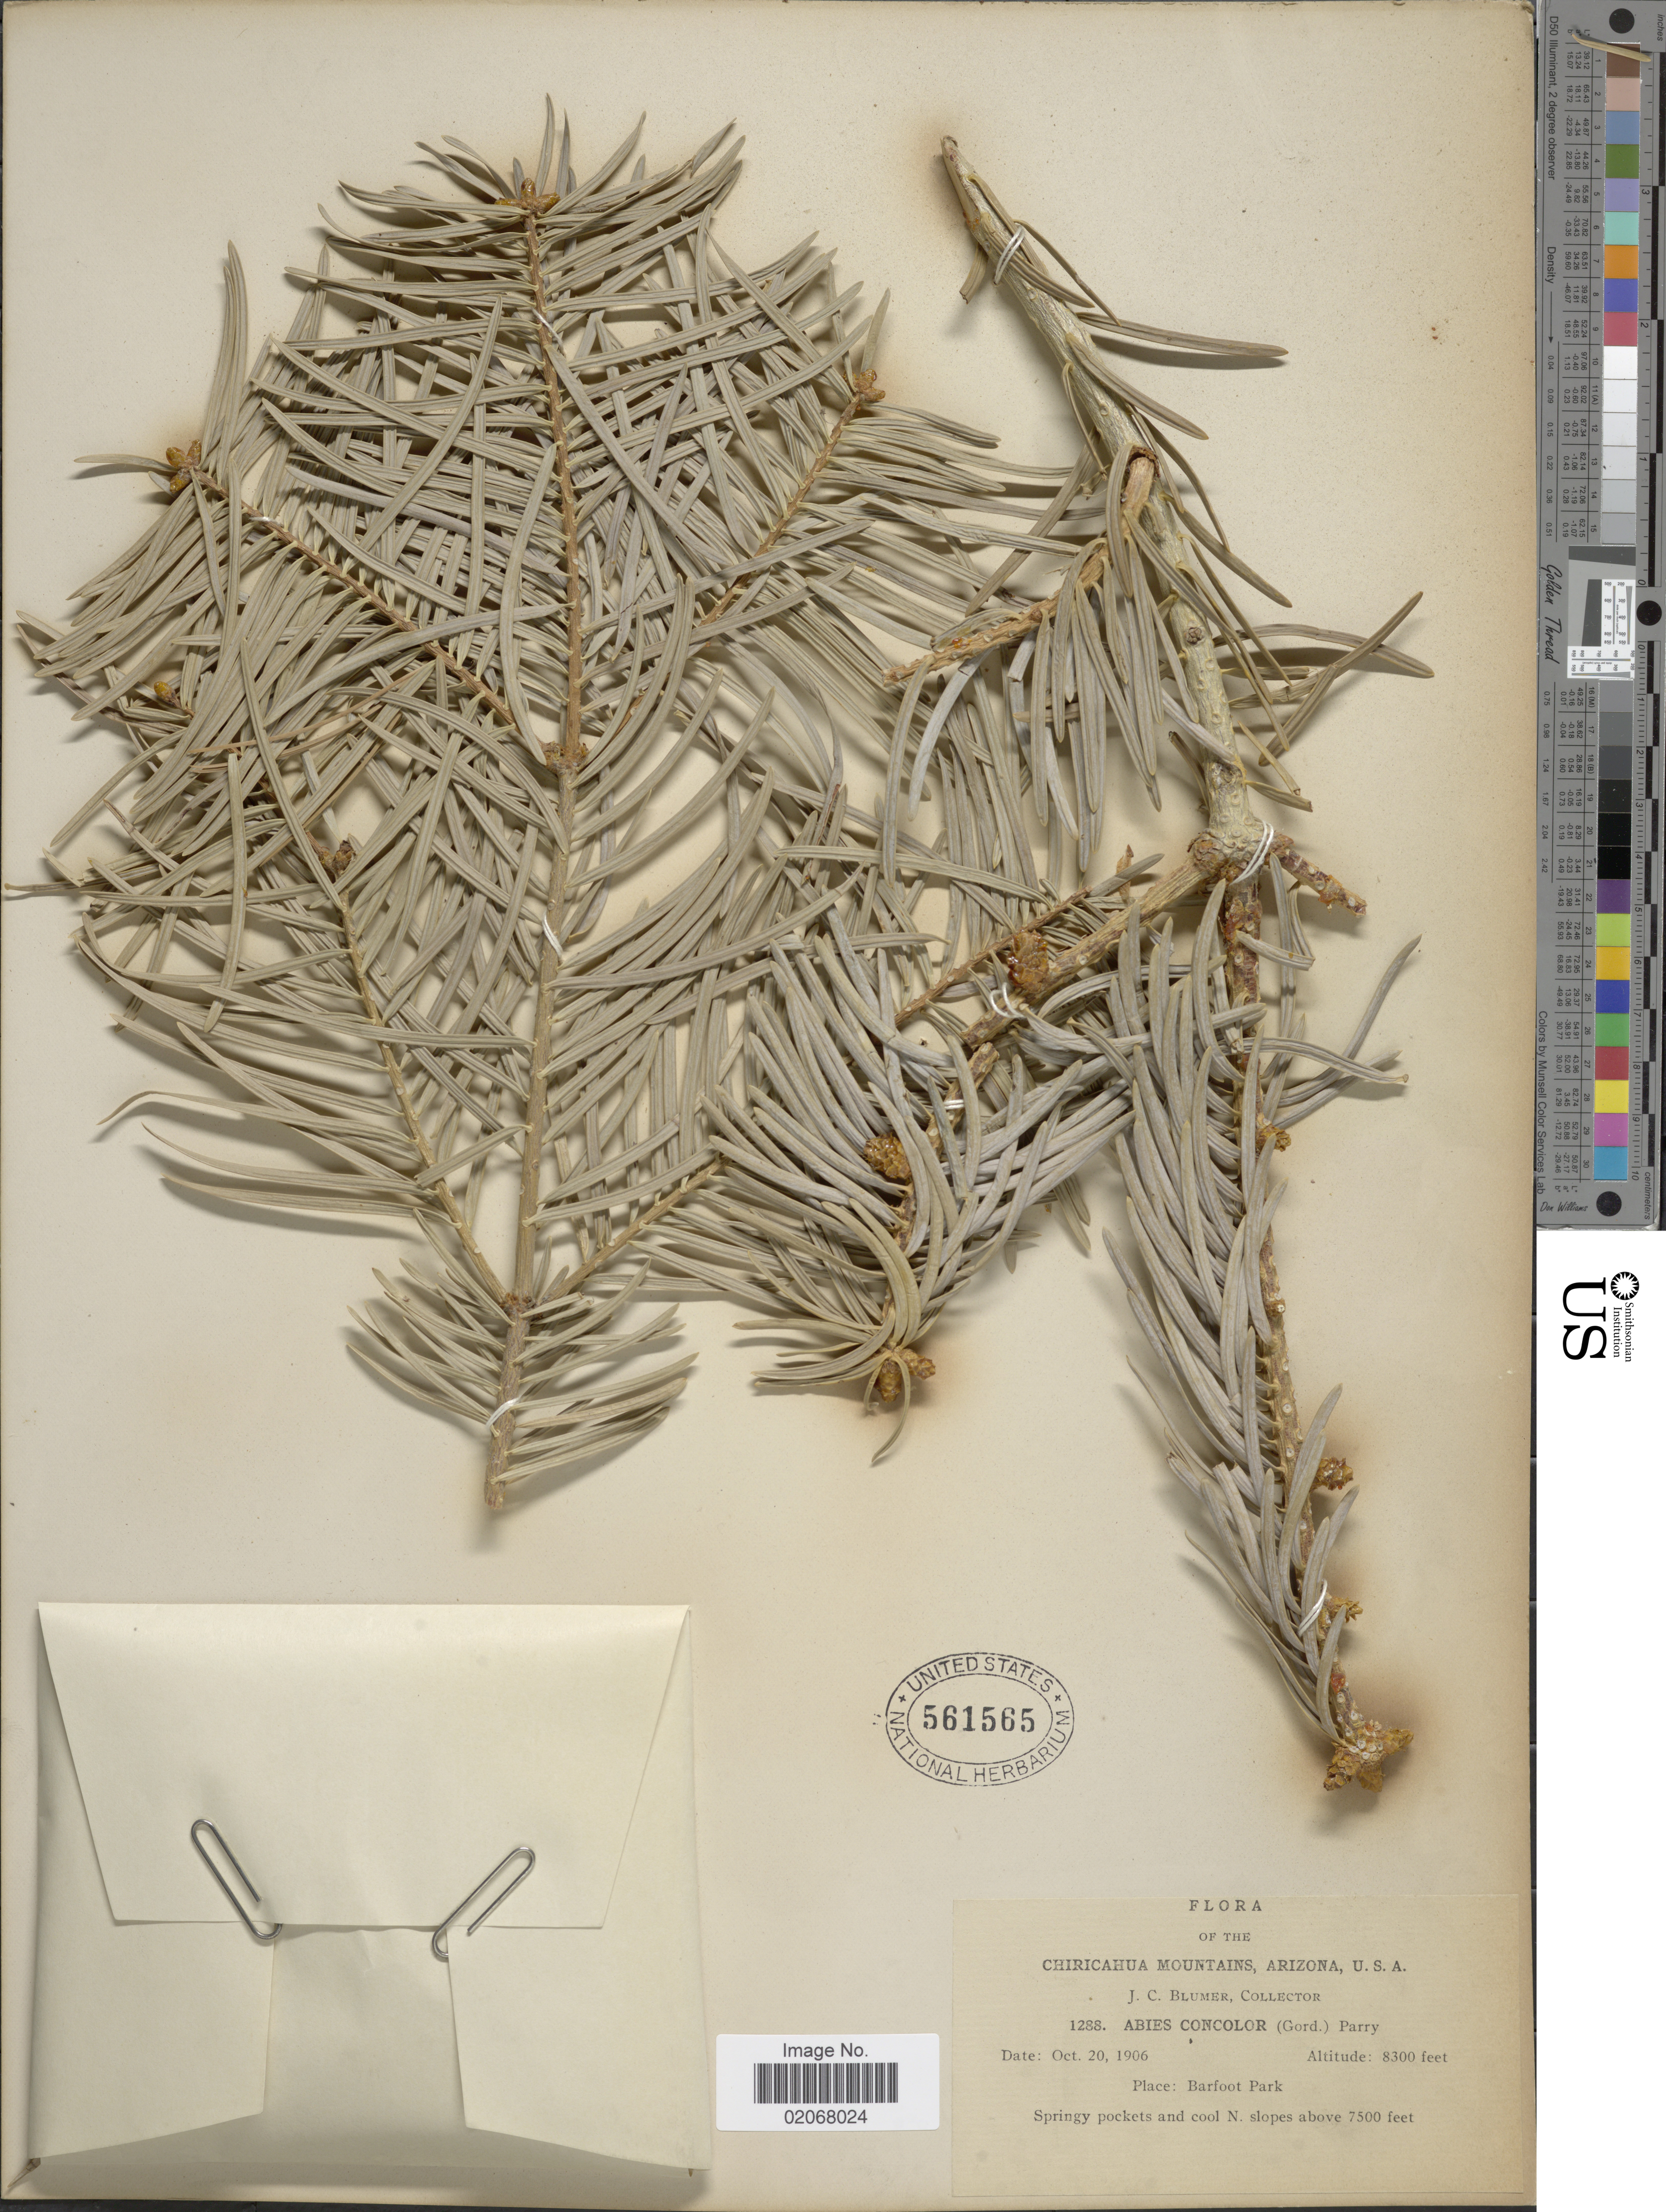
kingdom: Plantae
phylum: Tracheophyta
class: Pinopsida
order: Pinales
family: Pinaceae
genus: Abies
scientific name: Abies concolor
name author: (Gordon & Glend.) Lindl. ex Hildebr.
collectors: J. C. Blumer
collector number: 1288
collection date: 1906-10-20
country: United States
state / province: Arizona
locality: Chiricahua Mountains, Barfoot Park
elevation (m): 2286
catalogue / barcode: US 561565